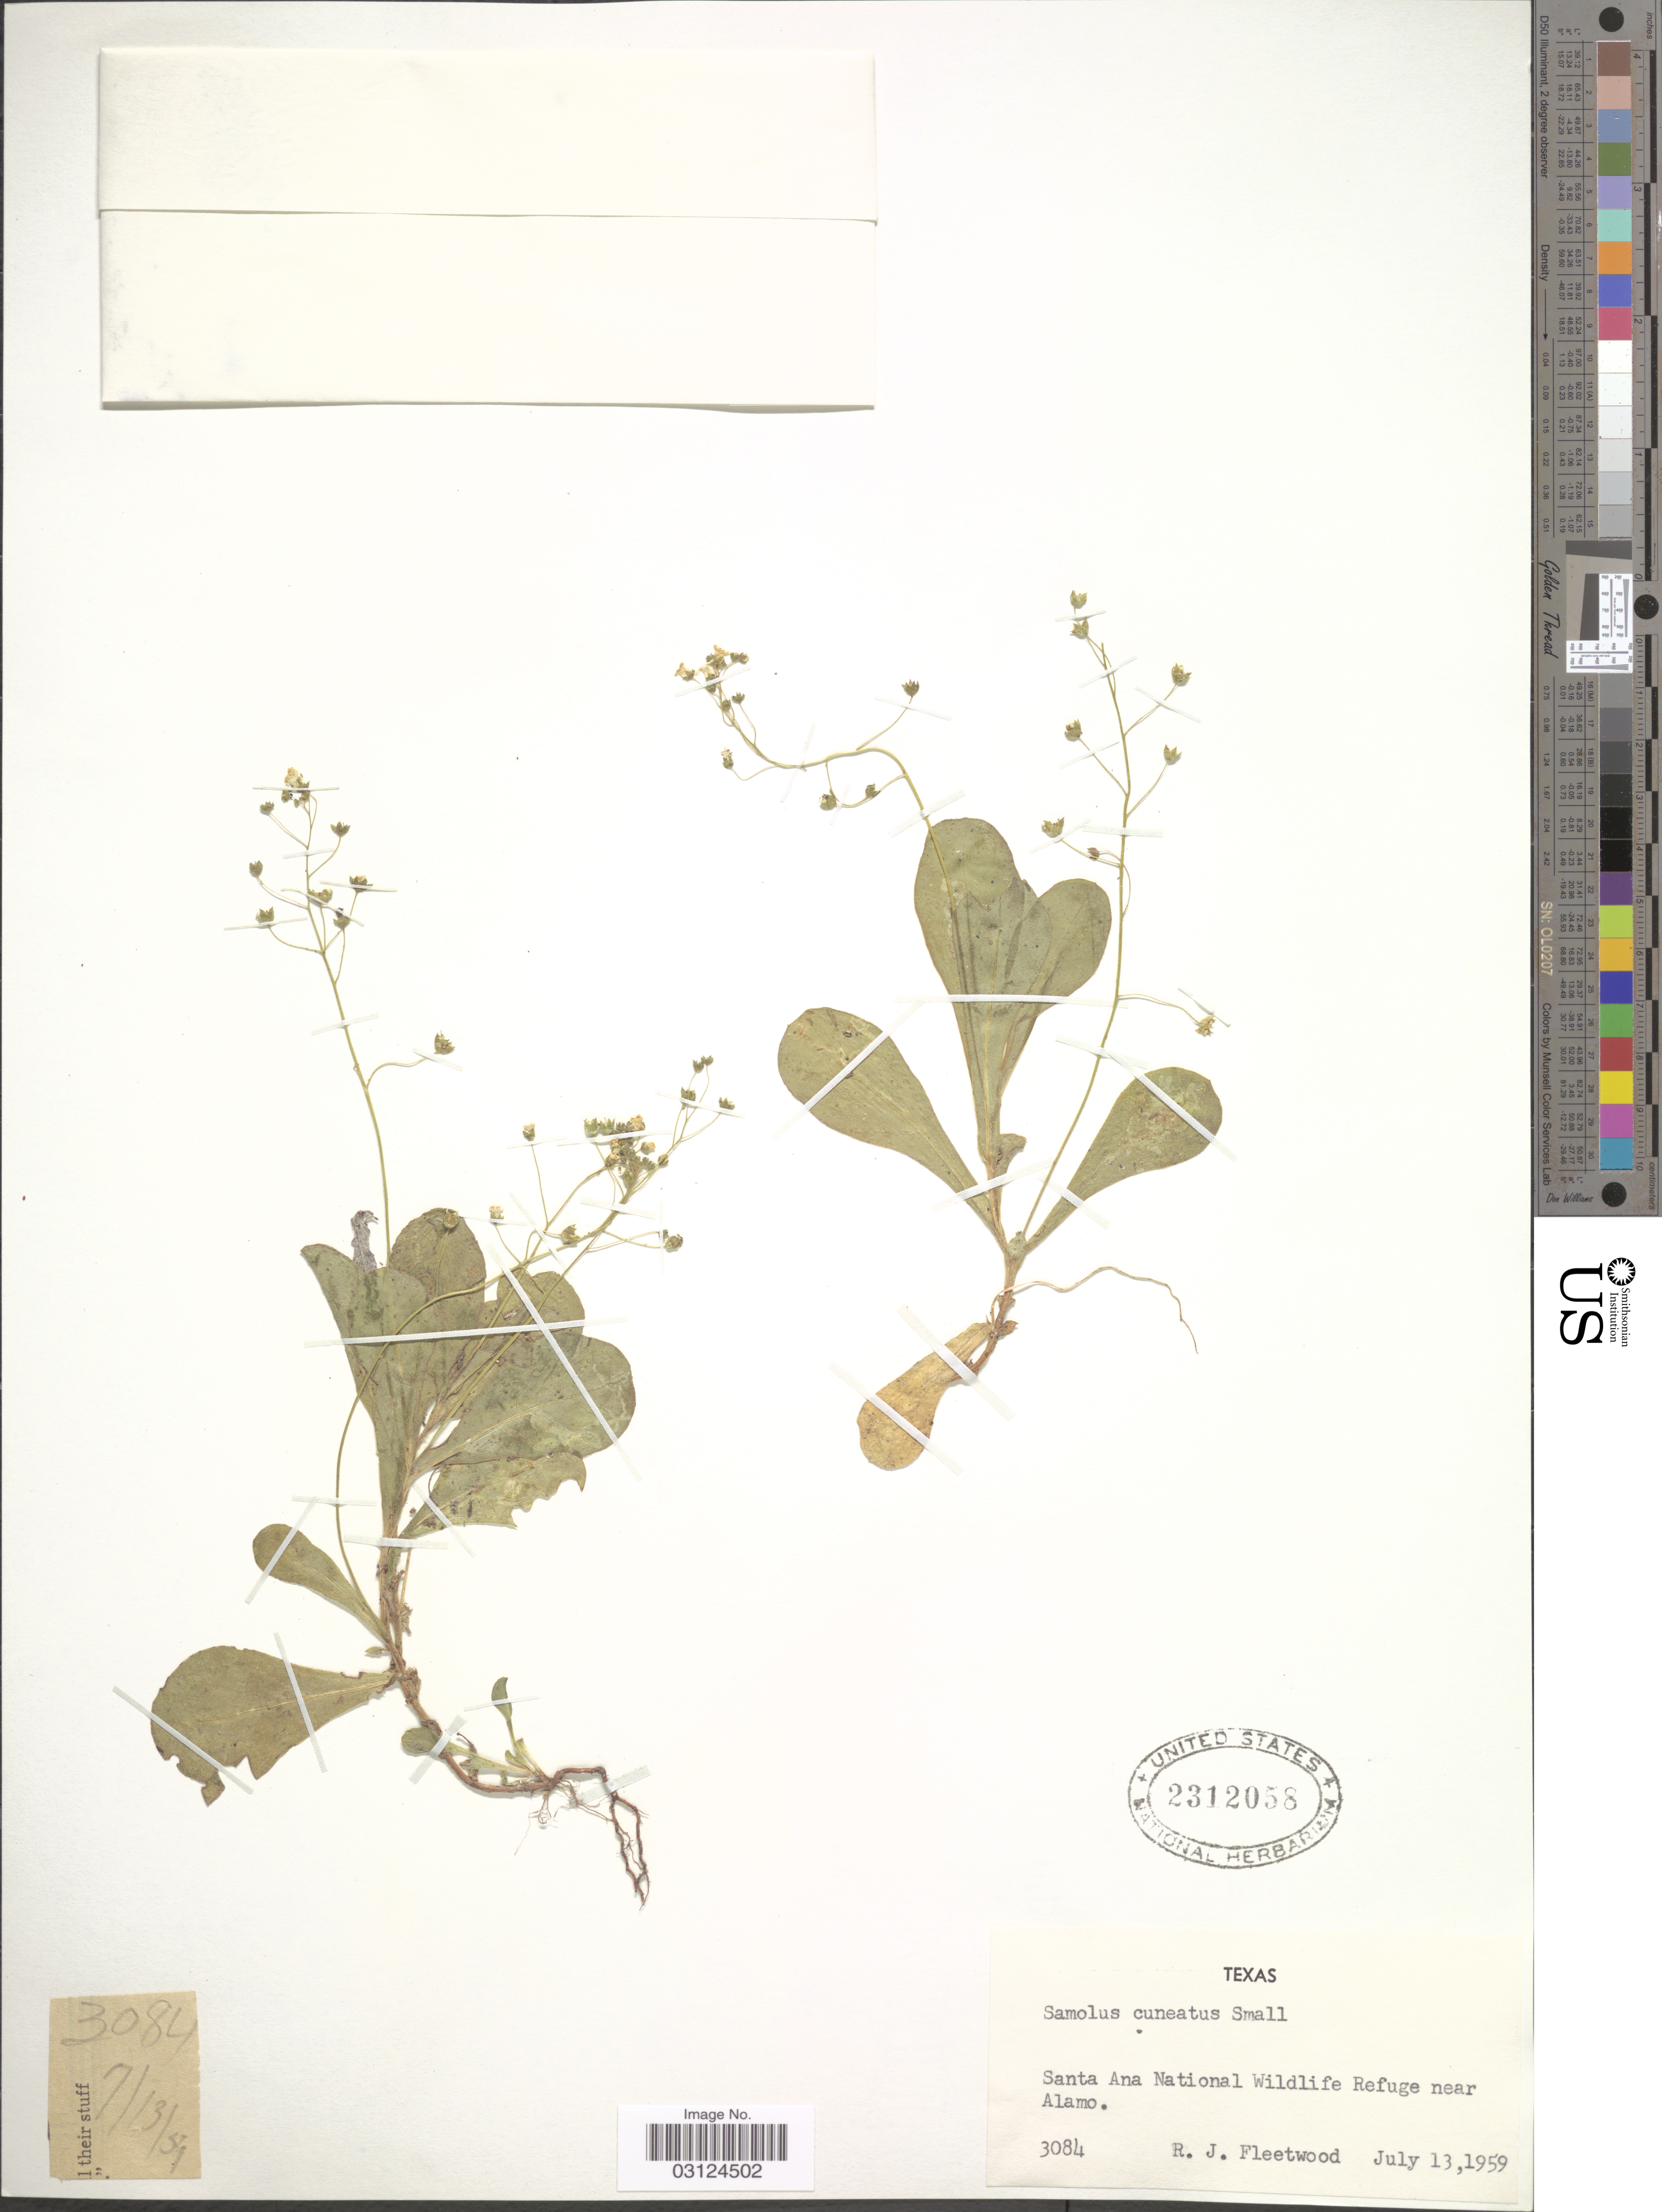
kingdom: Plantae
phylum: Tracheophyta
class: Magnoliopsida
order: Ericales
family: Primulaceae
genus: Samolus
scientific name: Samolus ebracteatus subsp. cuneatus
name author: (Small) R. Knuth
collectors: R. J. Fleetwood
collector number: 3084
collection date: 1959-07-13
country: United States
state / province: Texas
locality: Santa Ana National Wildlife Refuge near Alamo.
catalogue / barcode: US 2312058